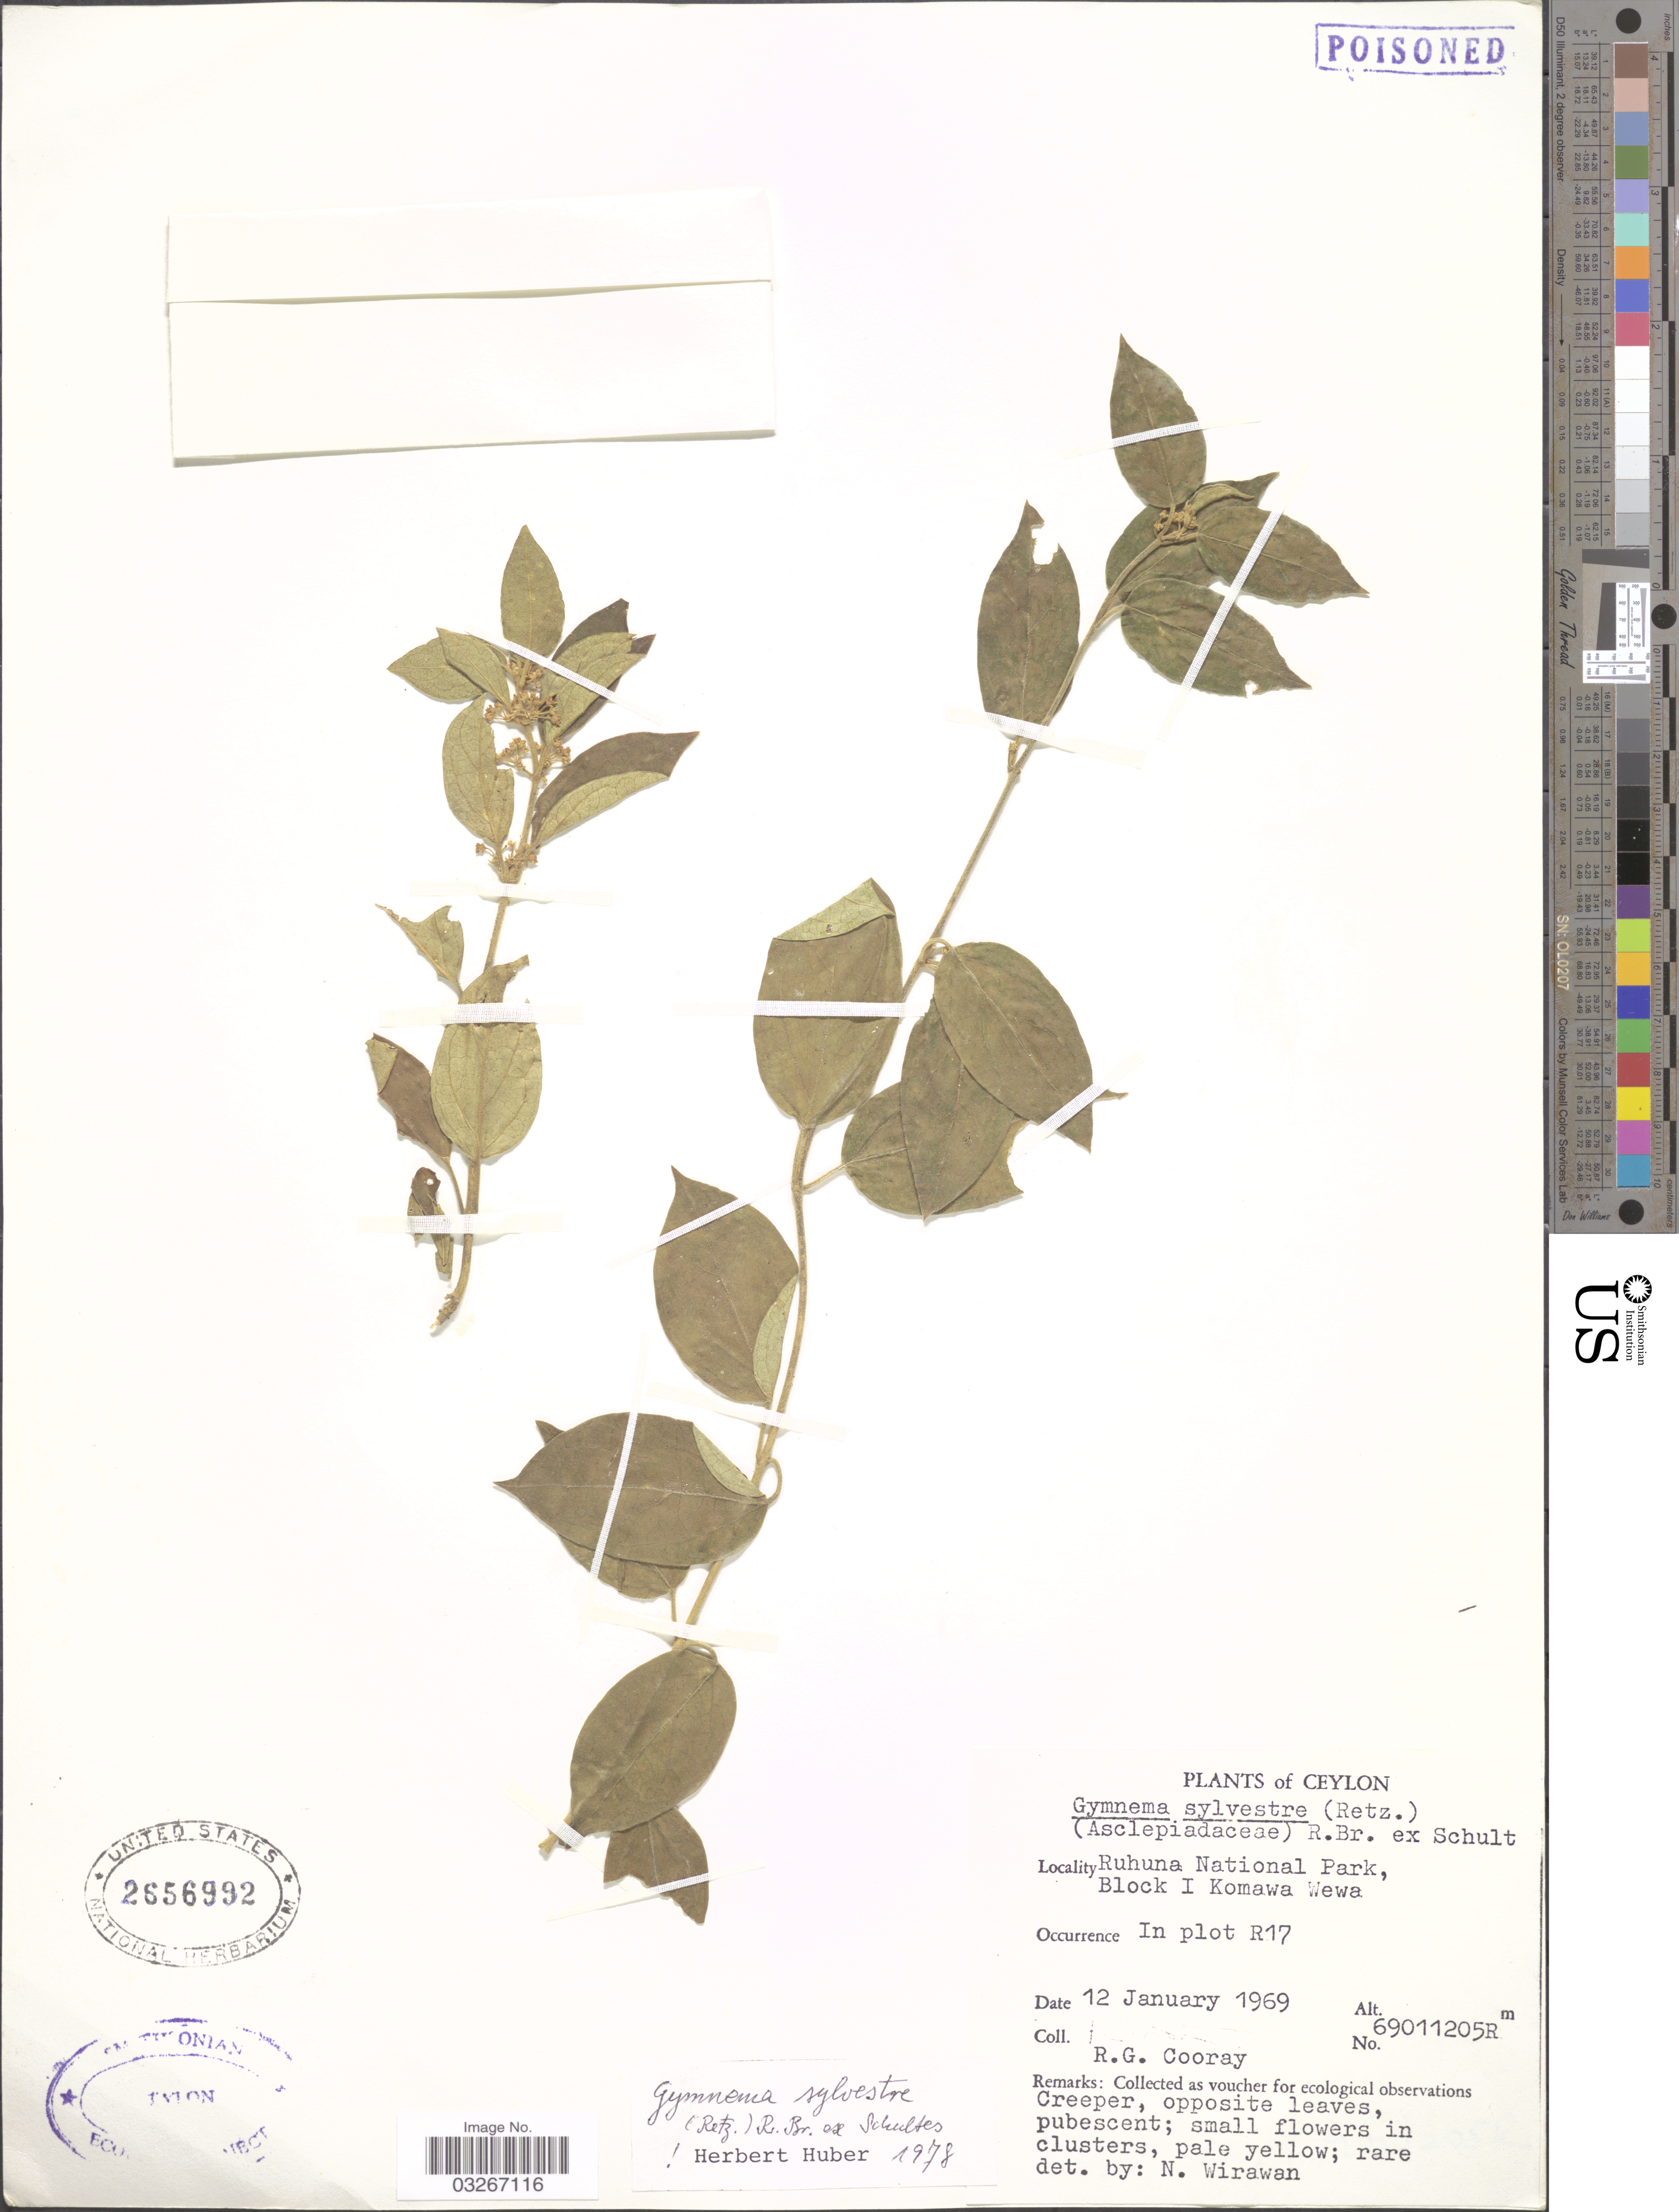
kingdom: Plantae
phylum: Tracheophyta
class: Magnoliopsida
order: Gentianales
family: Apocynaceae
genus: Gymnema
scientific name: Gymnema sylvestre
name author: (Retz.) R. Br. ex Schult. in Roem. & Schult.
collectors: R. Cooray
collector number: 69011205R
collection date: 1969-01-12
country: Sri Lanka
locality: Ceylon. Ruhuna National Park, Block 1 Komawa Wewa. In plot R17.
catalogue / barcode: US 2656992